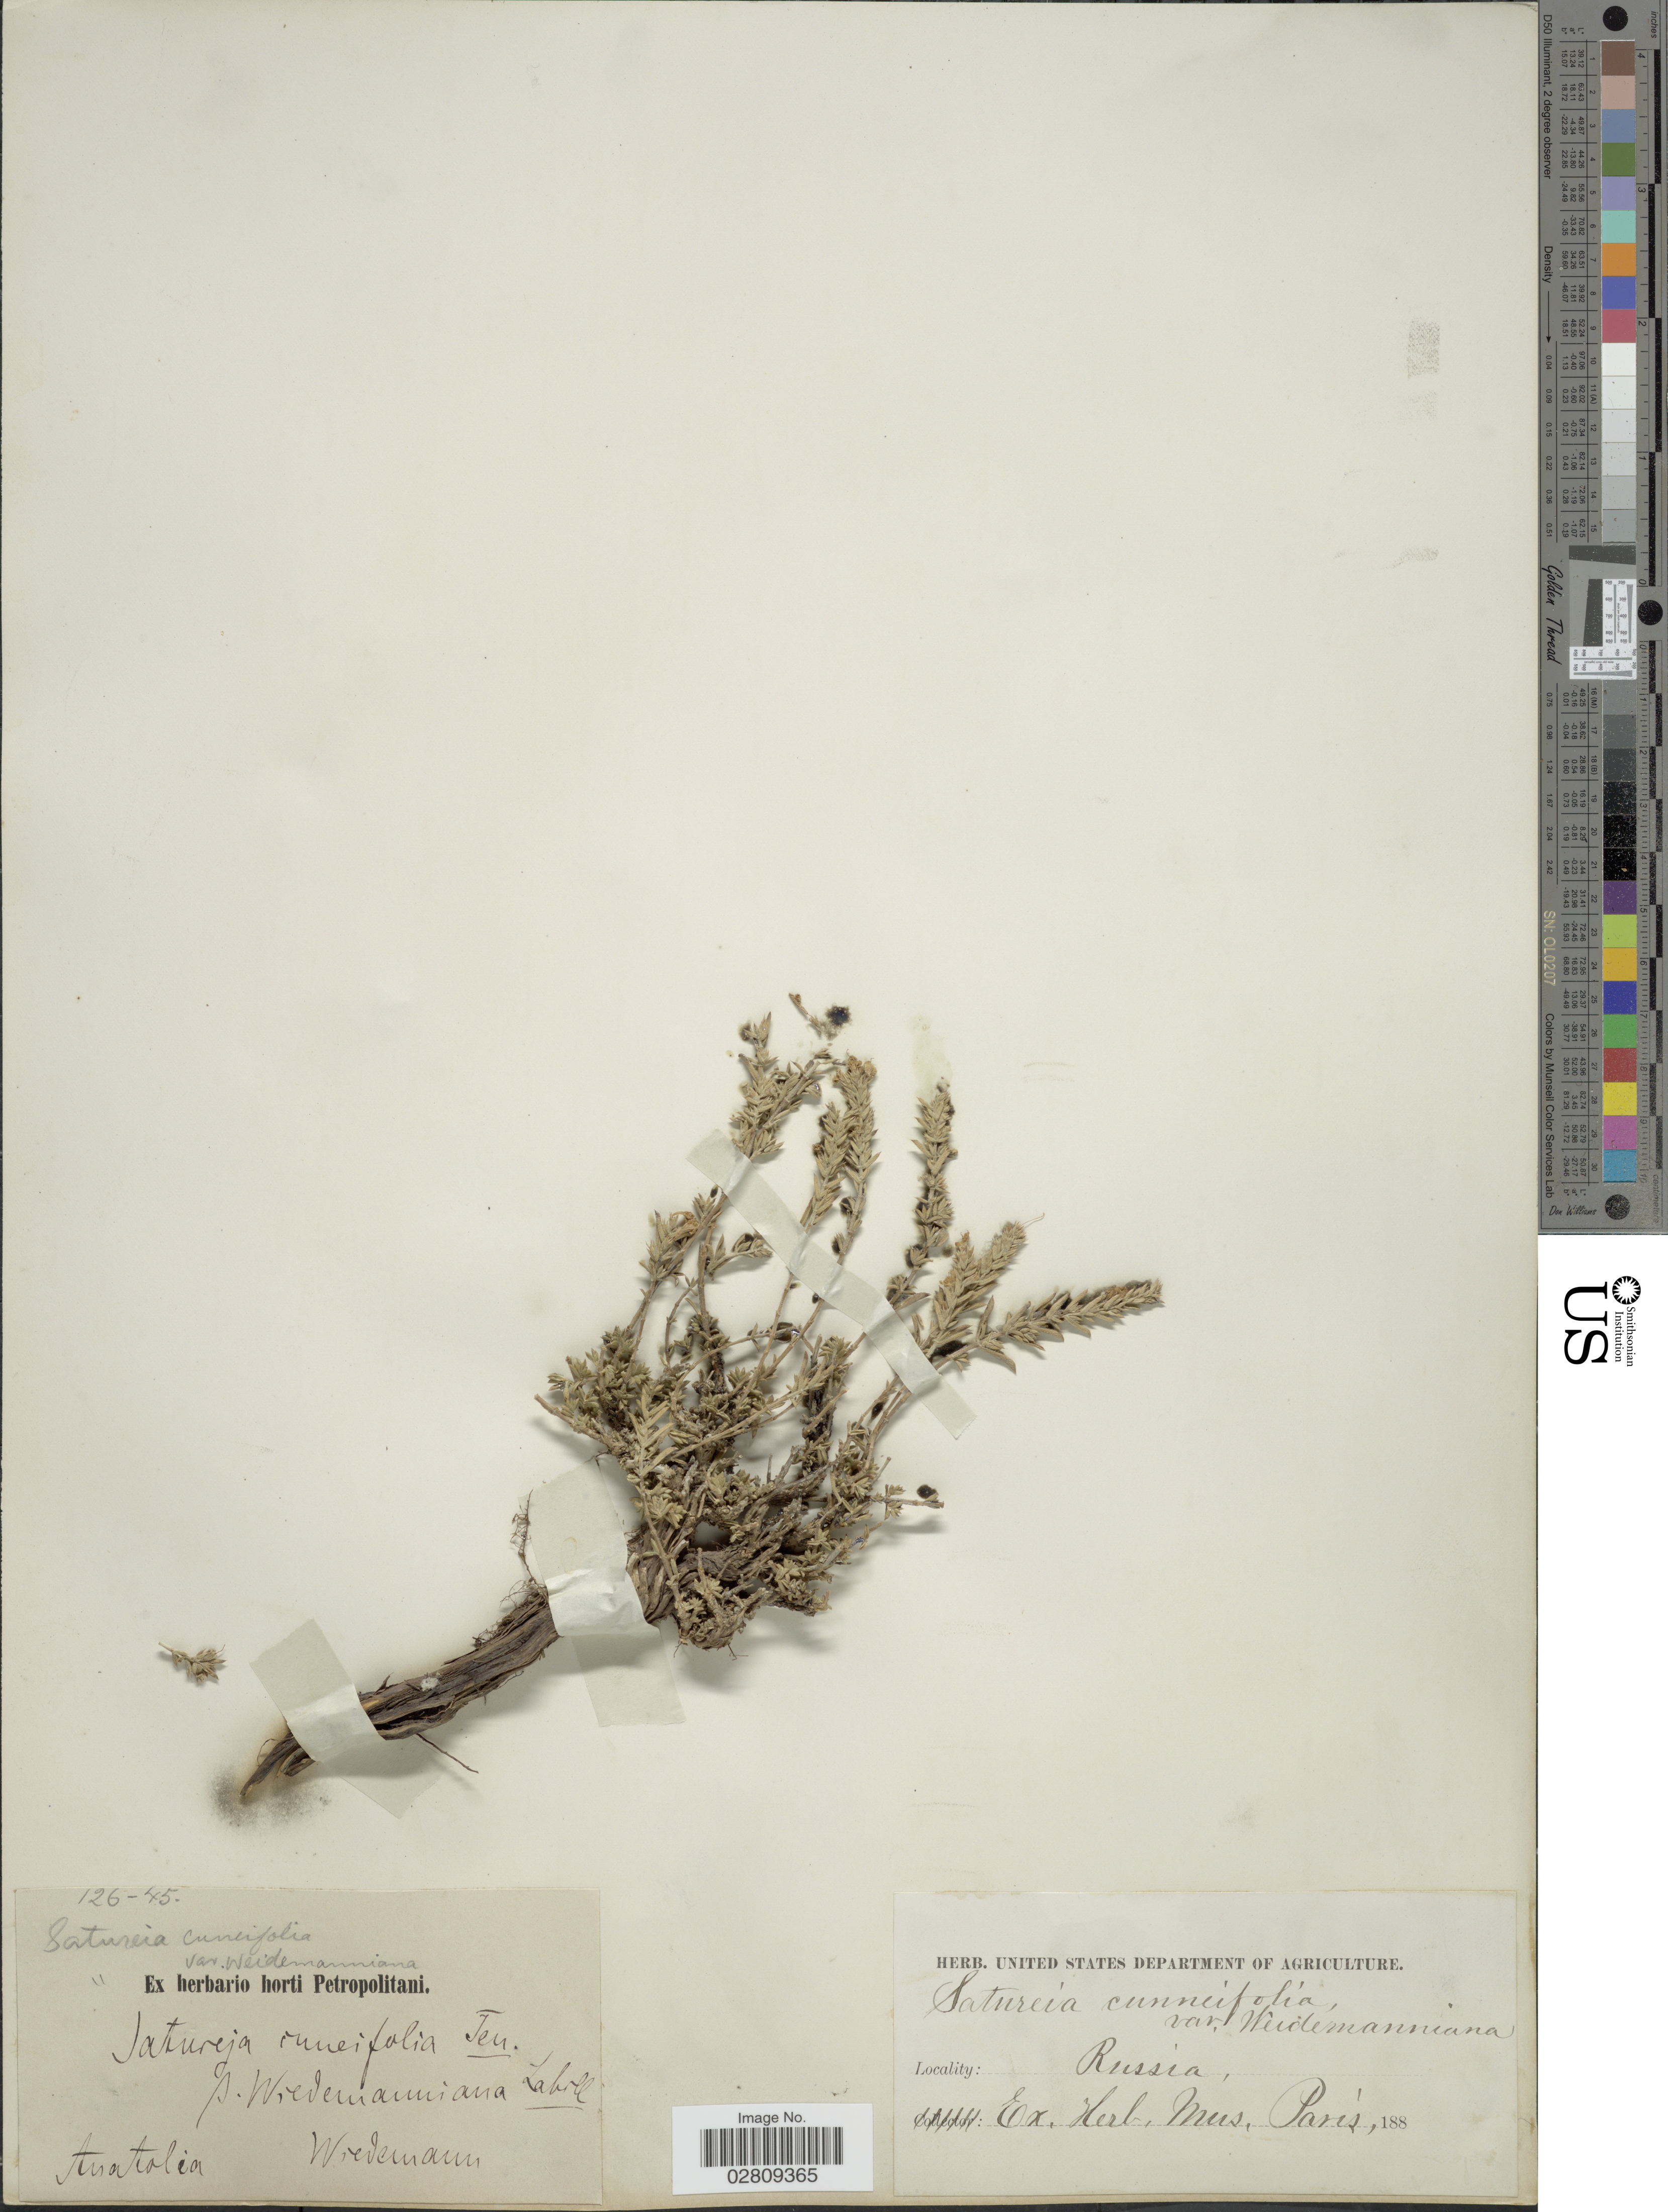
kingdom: Plantae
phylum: Tracheophyta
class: Magnoliopsida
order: Lamiales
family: Lamiaceae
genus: Satureja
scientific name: Satureja cuneifolia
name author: Ten.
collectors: Wiedemann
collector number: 126-45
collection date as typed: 188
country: Turkey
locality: Anatolia. Russia.